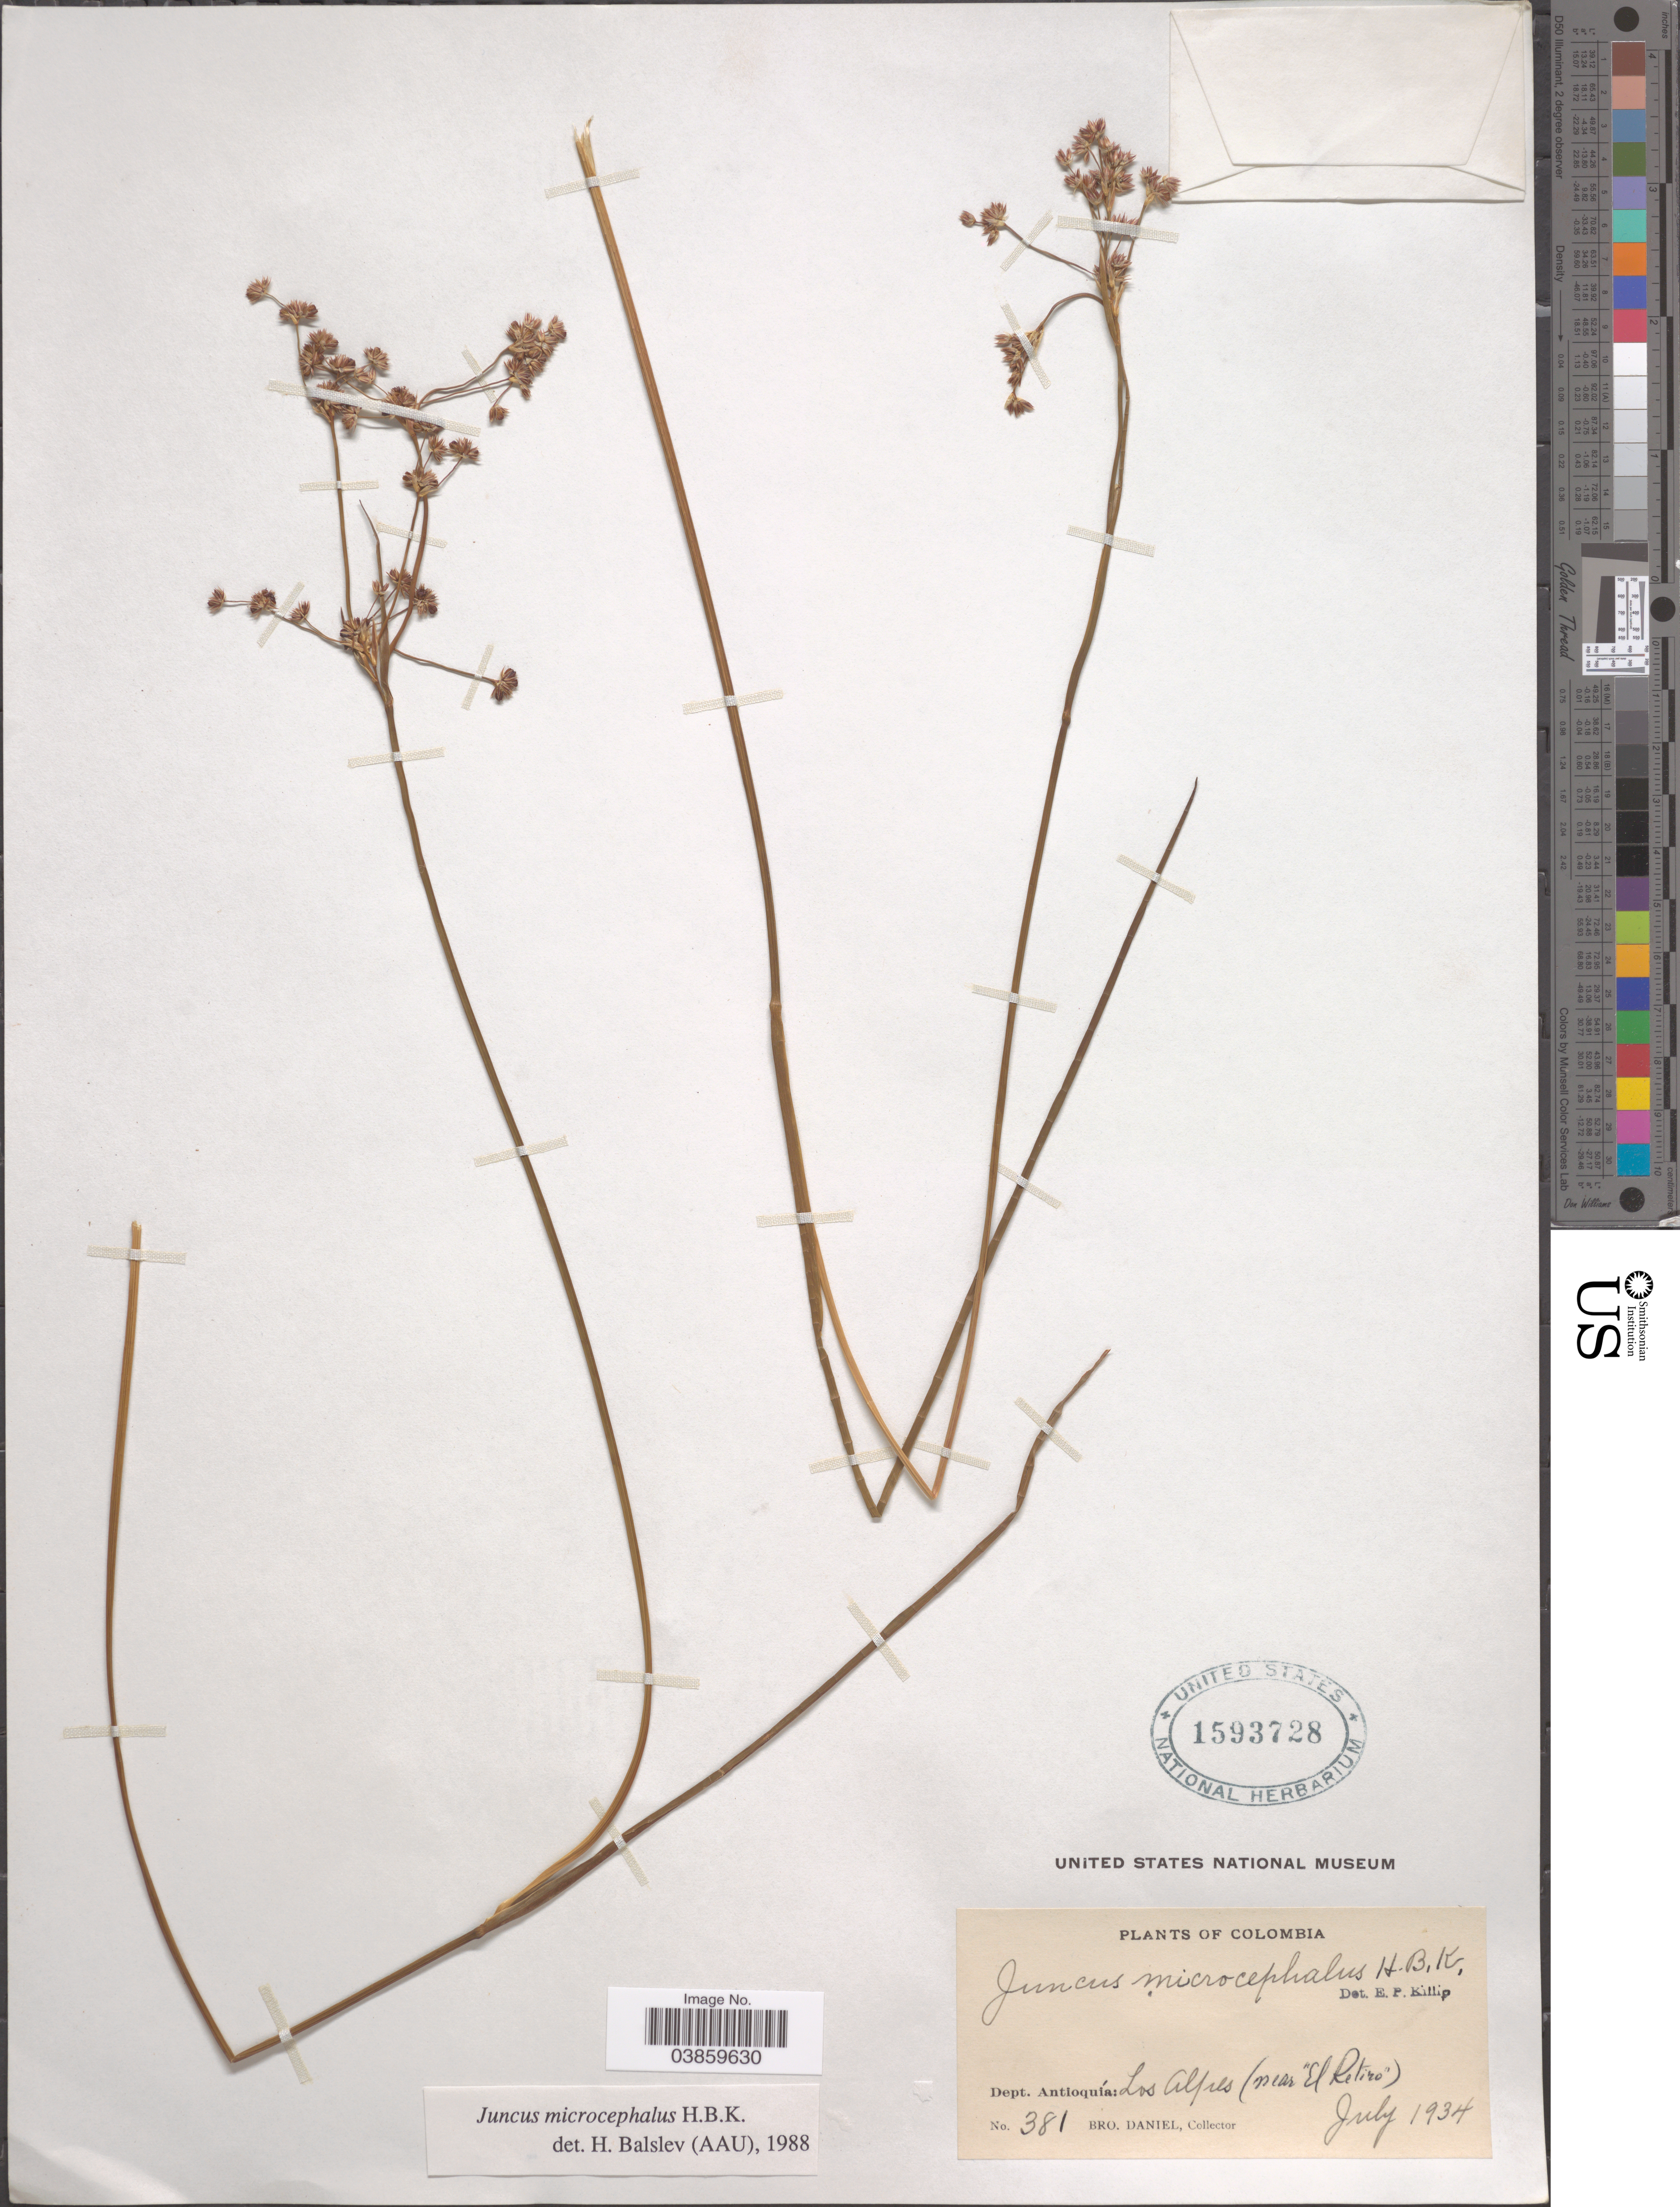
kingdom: Plantae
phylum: Tracheophyta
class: Liliopsida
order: Poales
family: Juncaceae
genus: Juncus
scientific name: Juncus microcephalus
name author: Kunth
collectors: Bro. Daniel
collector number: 381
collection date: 1934-07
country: Colombia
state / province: Antioquia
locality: Dept. Antioquía: Los Alpes (near "El Retiro").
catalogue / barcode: US 1593728